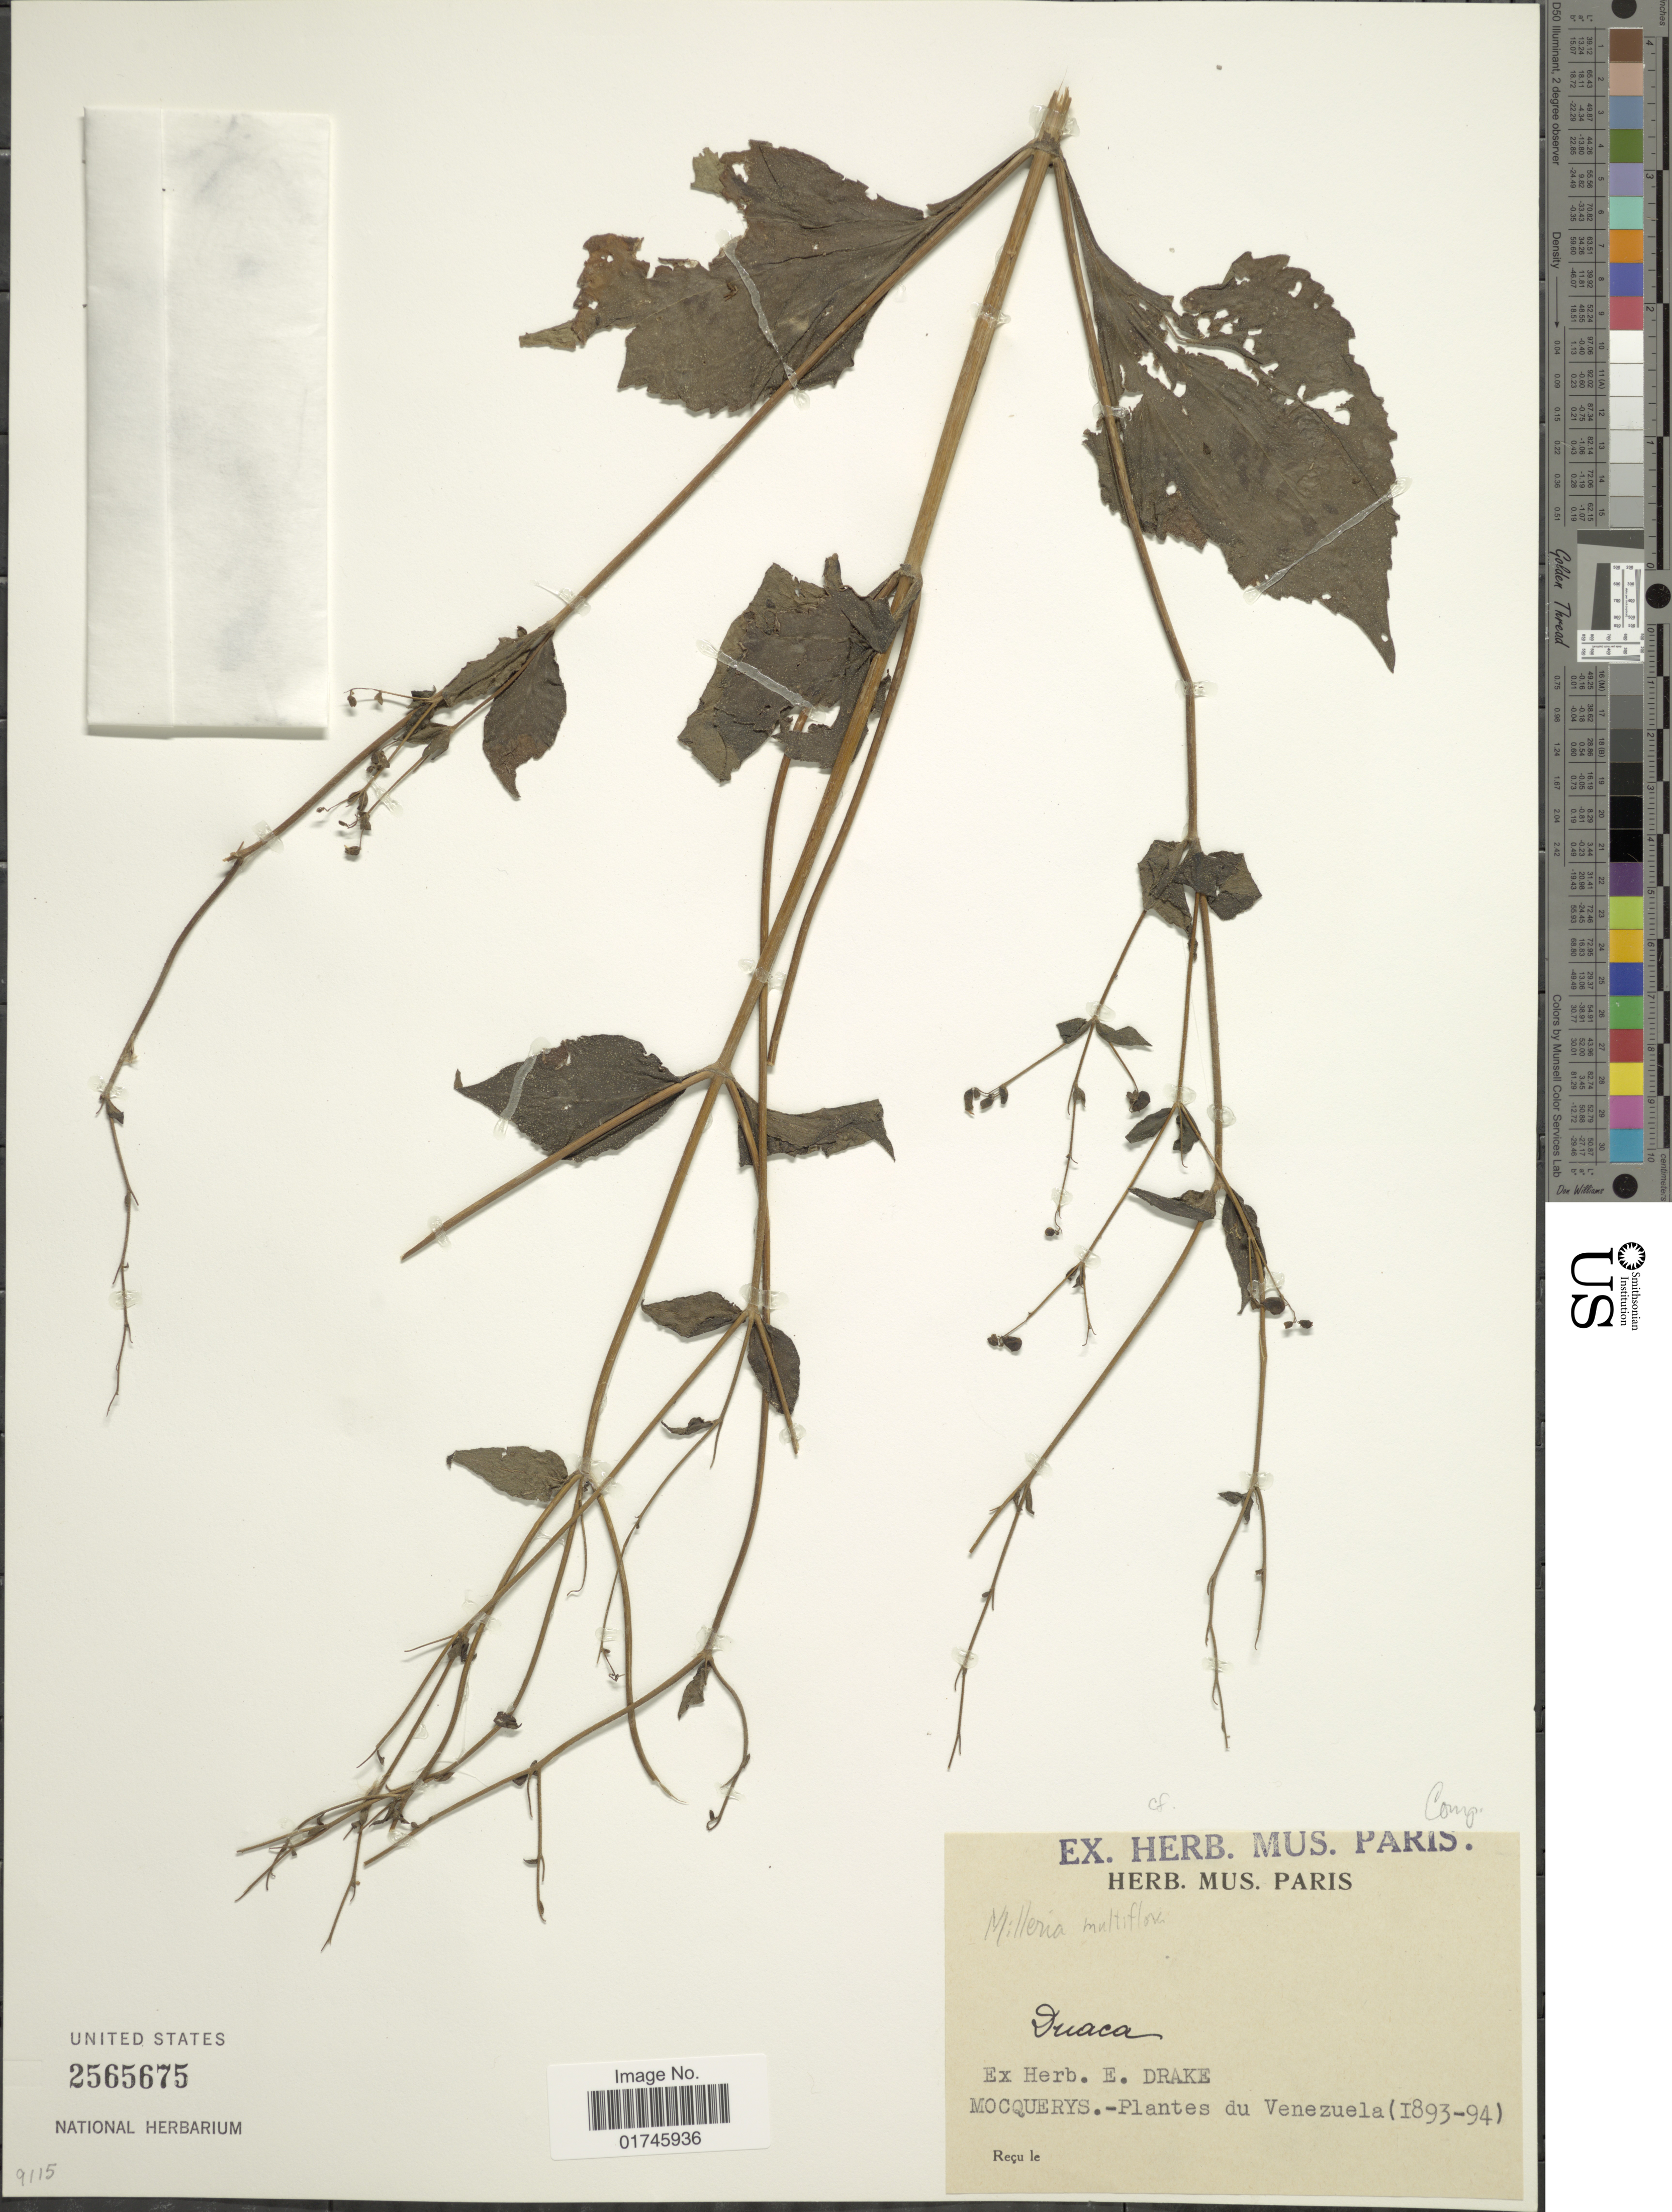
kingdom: Plantae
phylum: Tracheophyta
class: Magnoliopsida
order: Asterales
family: Asteraceae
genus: Milleria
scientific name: Milleria quinqueflora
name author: L.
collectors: A. Mocquerys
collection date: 1893/1894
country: Venezuela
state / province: Lara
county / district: Crespo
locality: Duaca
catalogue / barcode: US 2565675